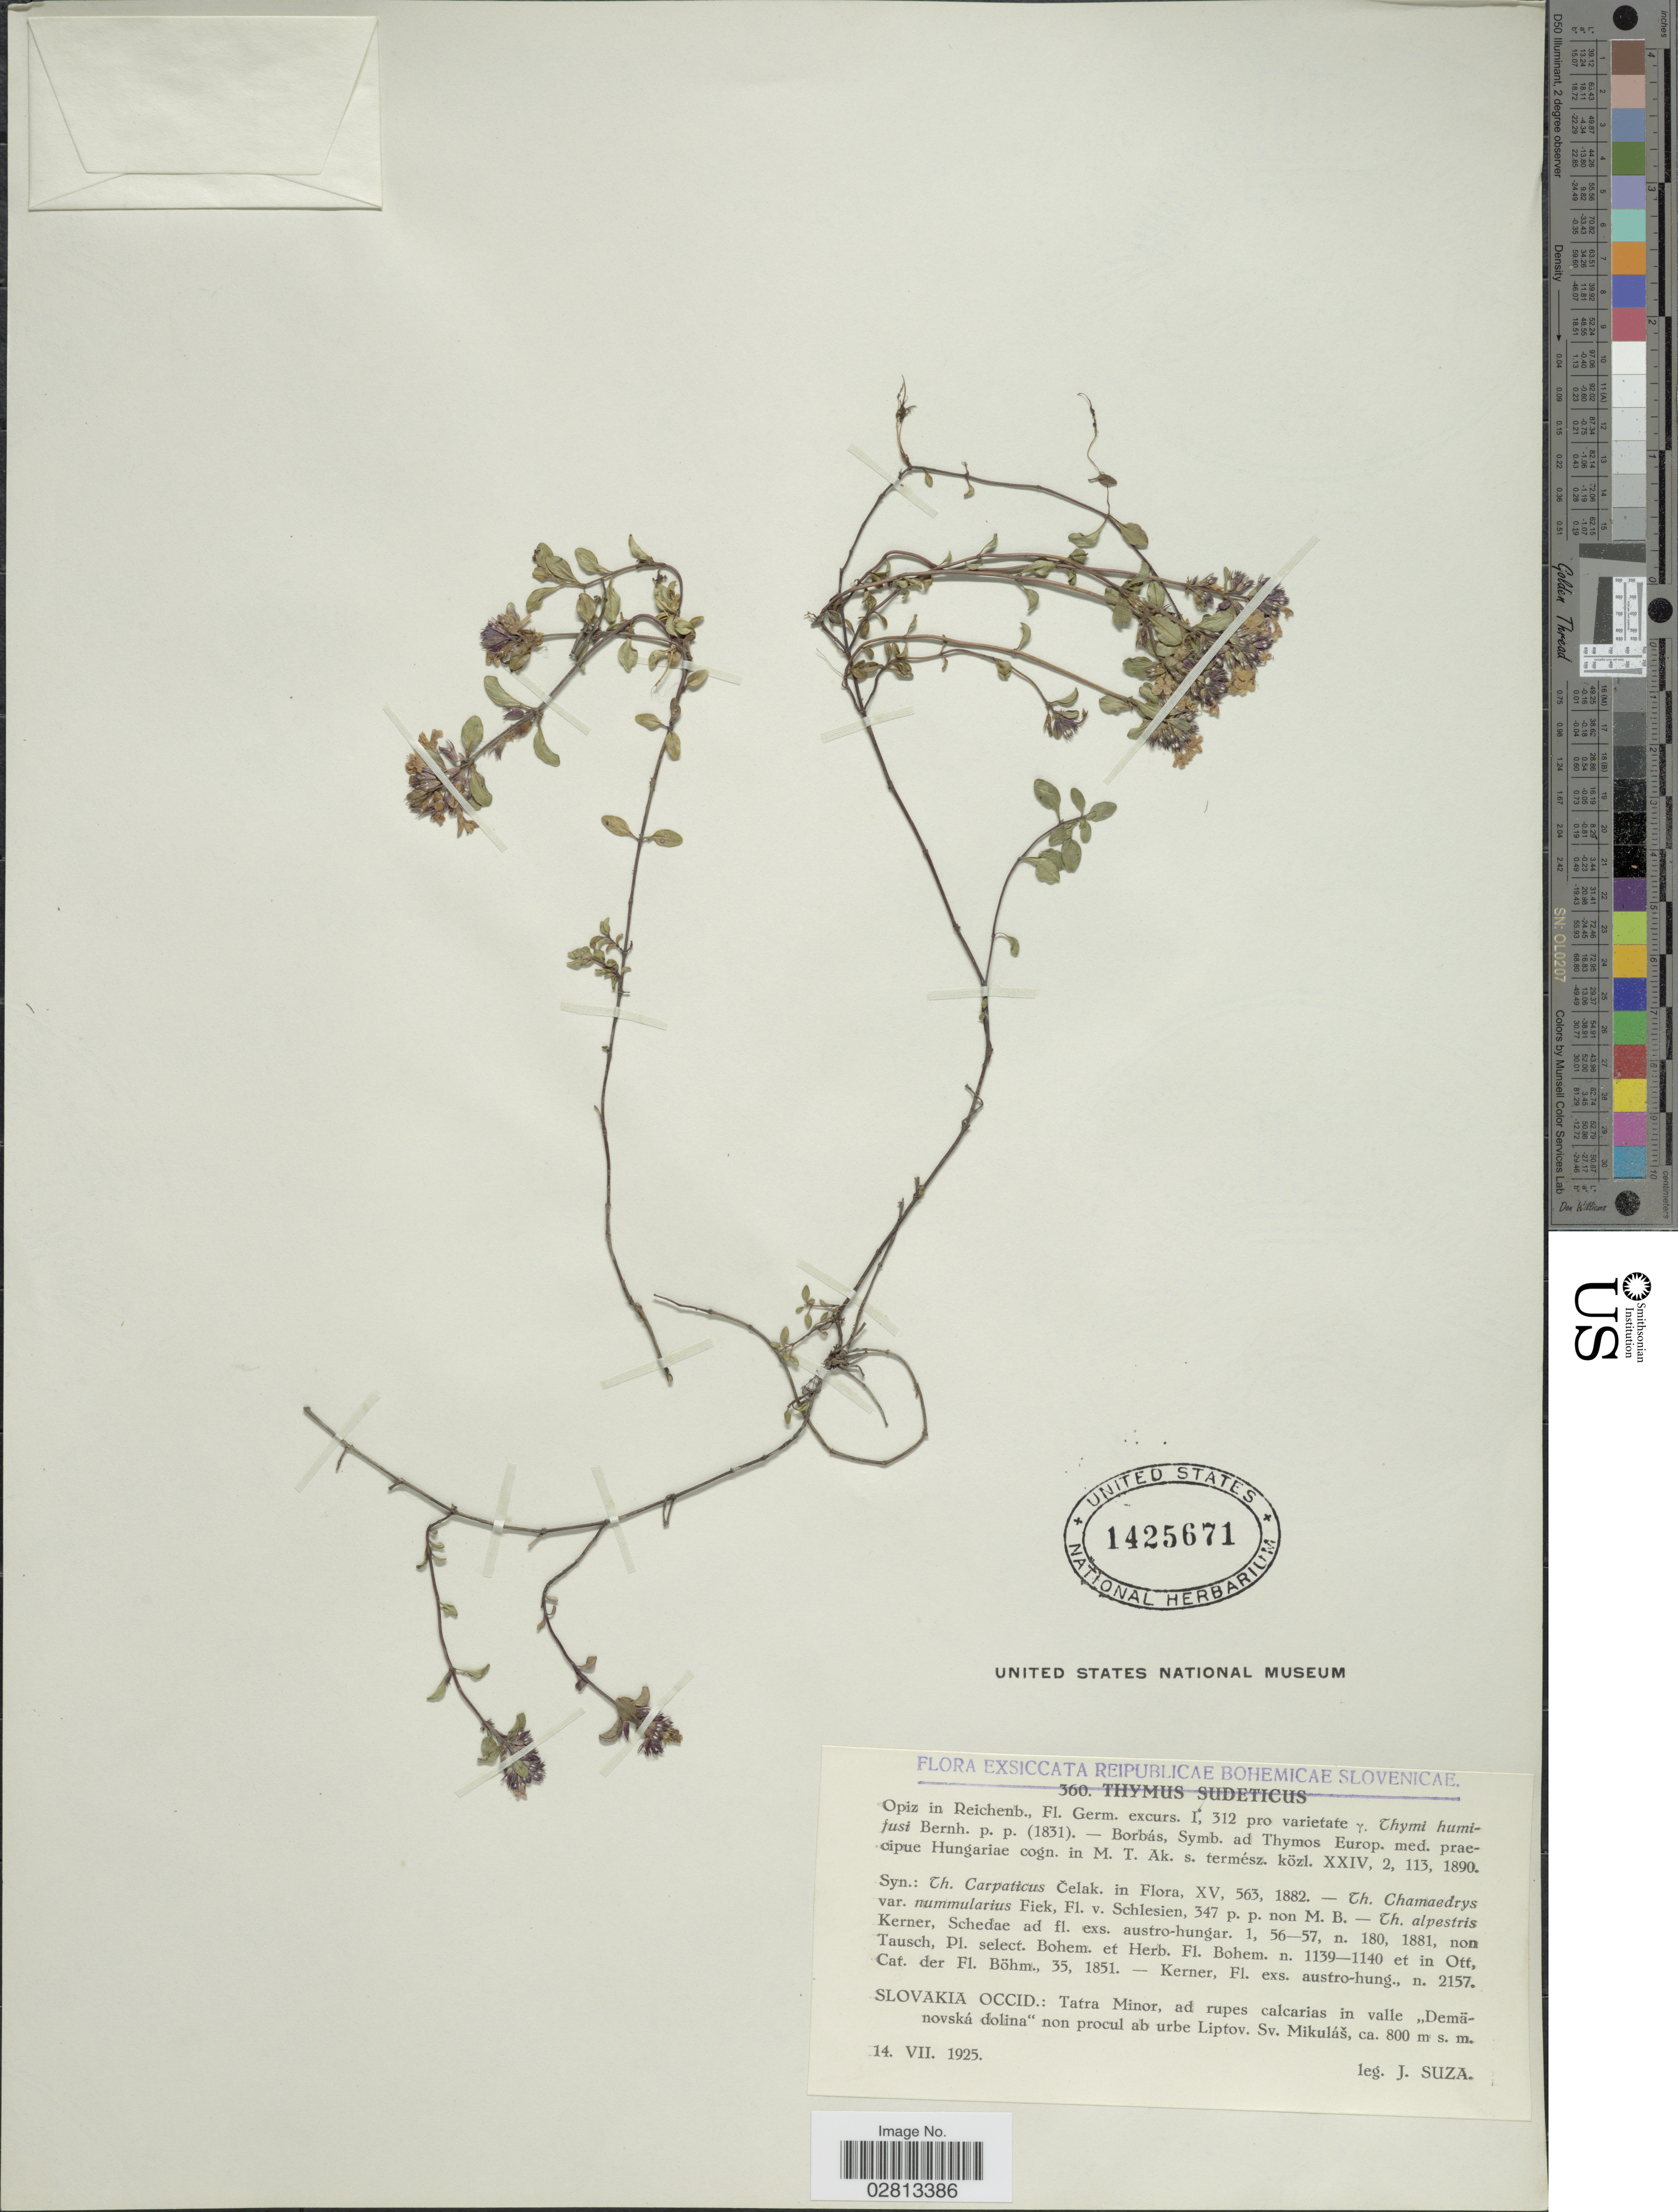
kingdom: Plantae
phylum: Tracheophyta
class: Magnoliopsida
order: Lamiales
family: Lamiaceae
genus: Thymus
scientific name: Thymus sudeticus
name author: Opiz ex Borbás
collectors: J. Suza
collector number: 360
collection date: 1925-07-14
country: Slovakia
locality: Reipublicae Bohemicae Slovenicae. Slovakia Occid.: Tatra Minor, ad rupes calcarias in valle "Demänovská dolina" non procul ab urbe Liptov. Sv. Mikulás.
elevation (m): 800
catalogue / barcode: US 1425671